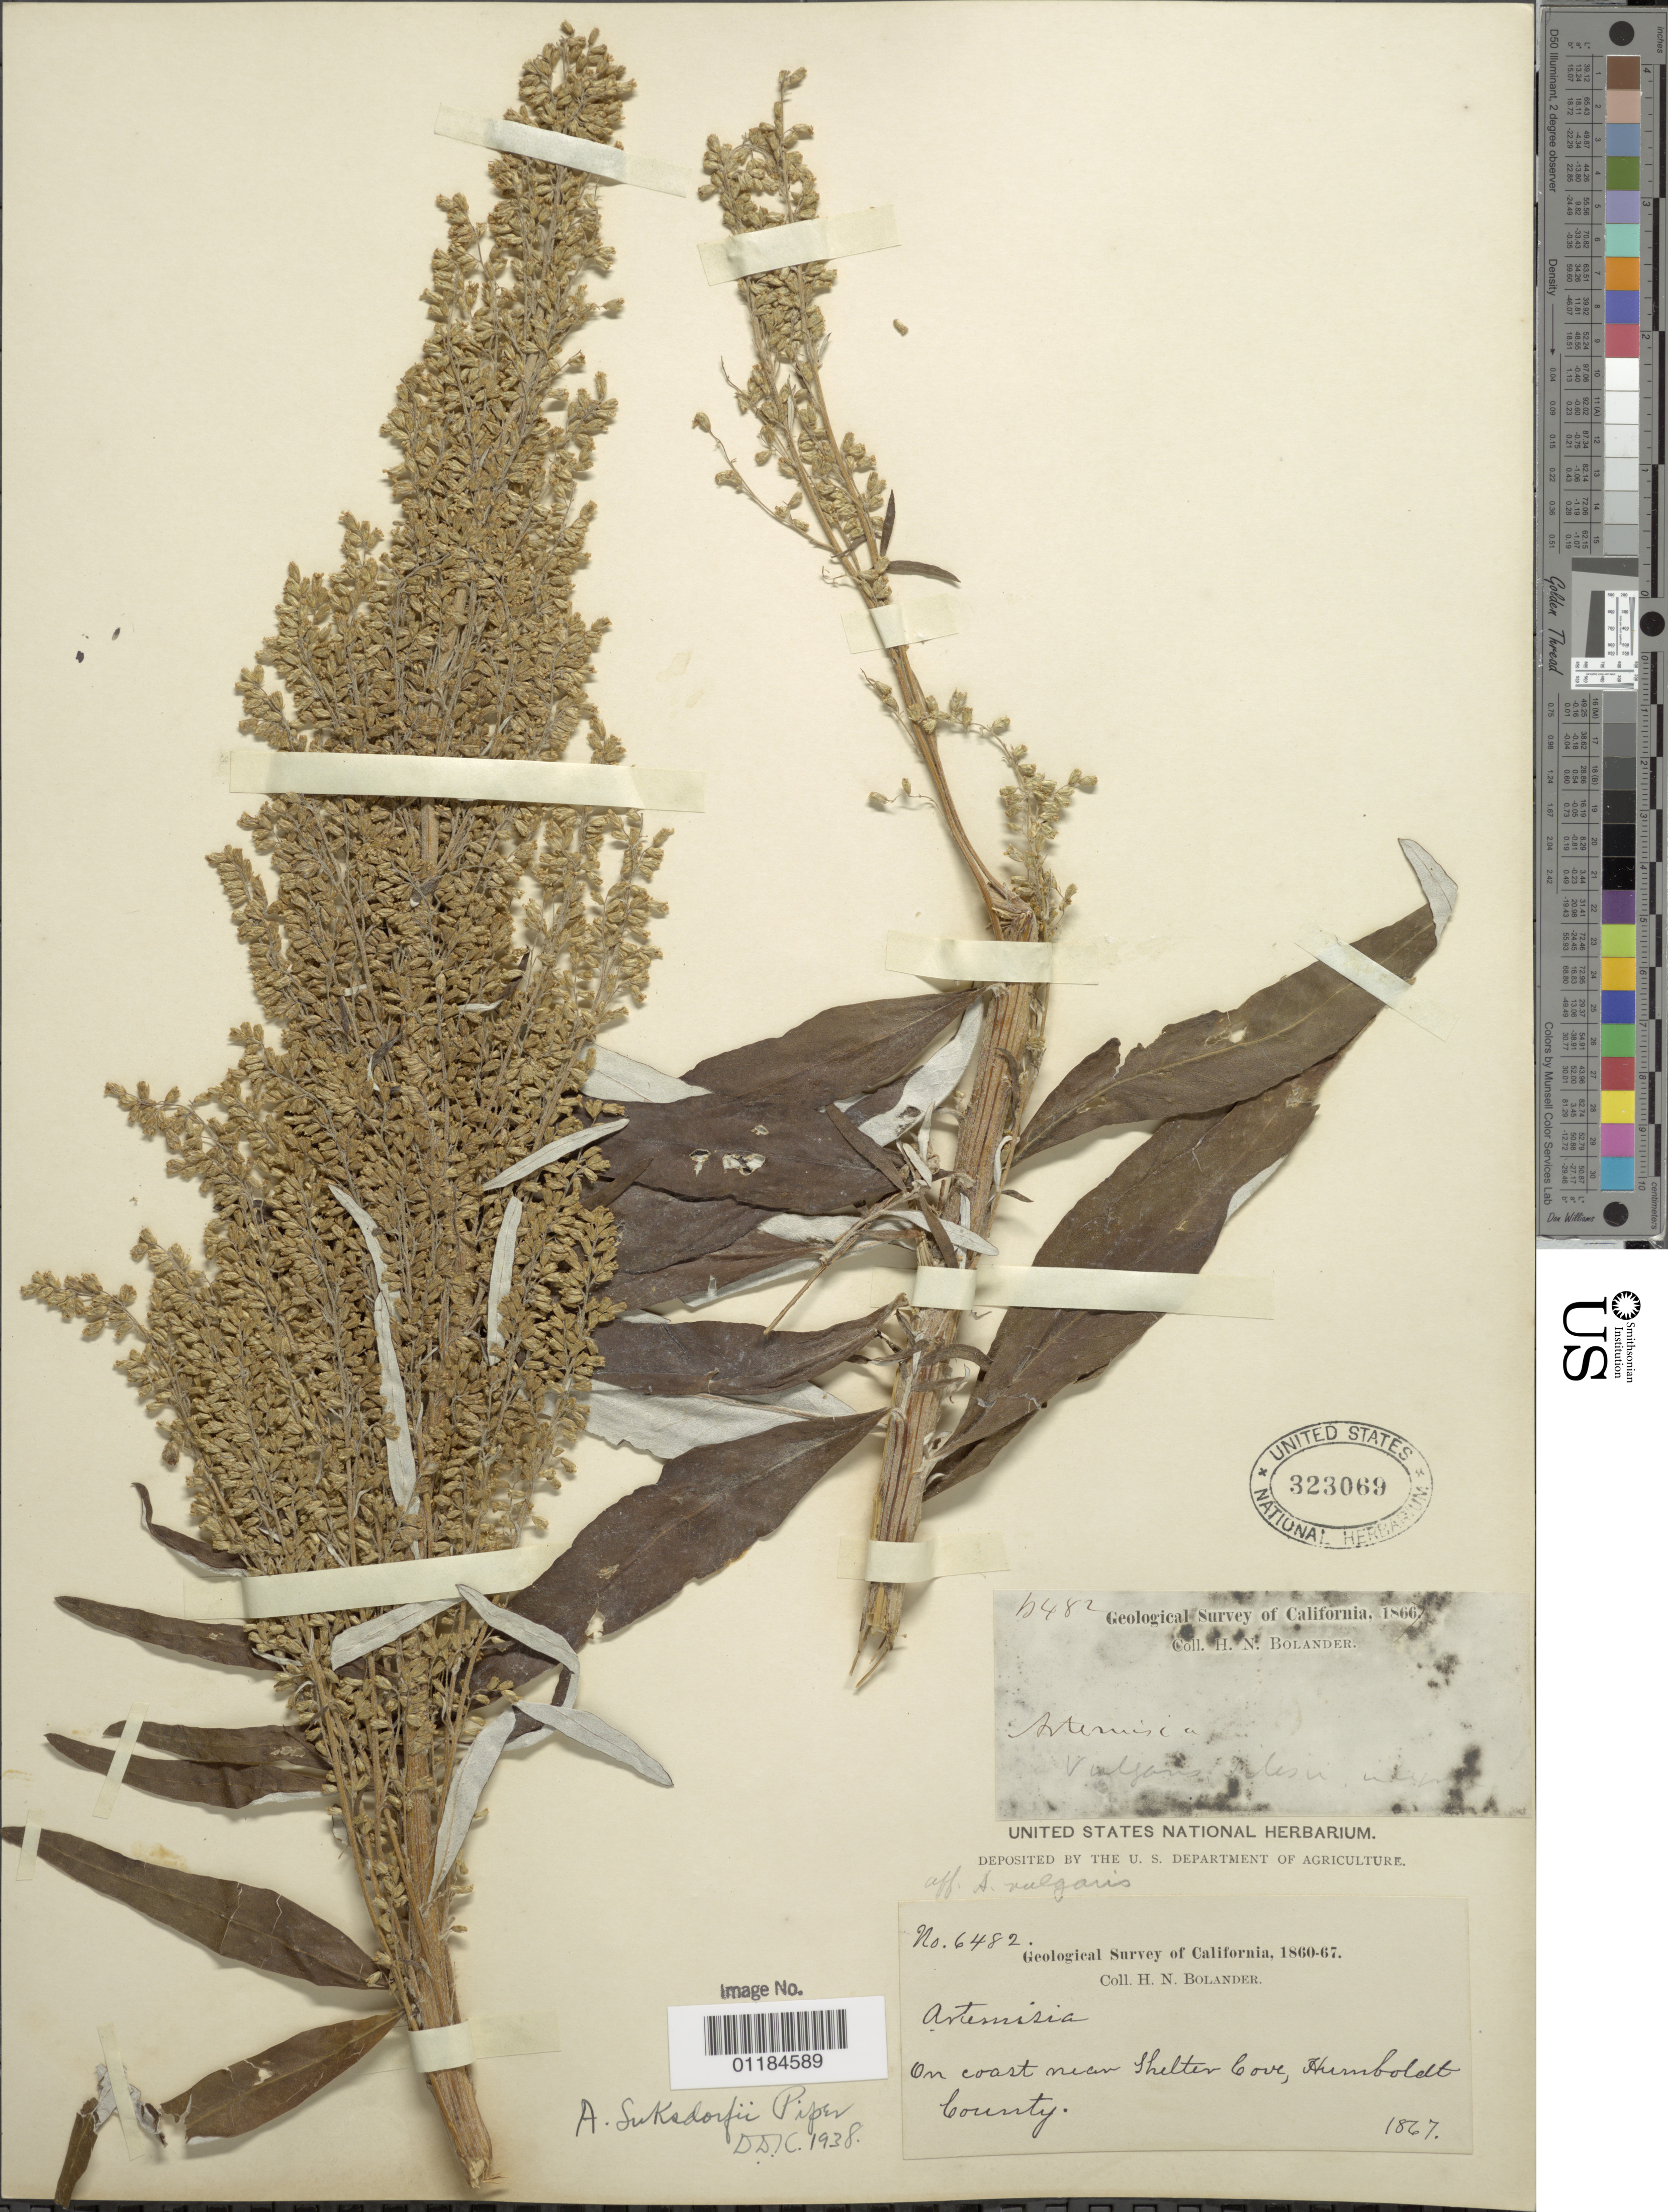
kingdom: Plantae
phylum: Tracheophyta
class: Magnoliopsida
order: Asterales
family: Asteraceae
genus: Artemisia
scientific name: Artemisia suksdorfii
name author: Piper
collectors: H. Bolander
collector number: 6482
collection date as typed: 1867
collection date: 1867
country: United States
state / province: California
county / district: Humboldt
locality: Shelter Cove.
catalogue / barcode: US 323069